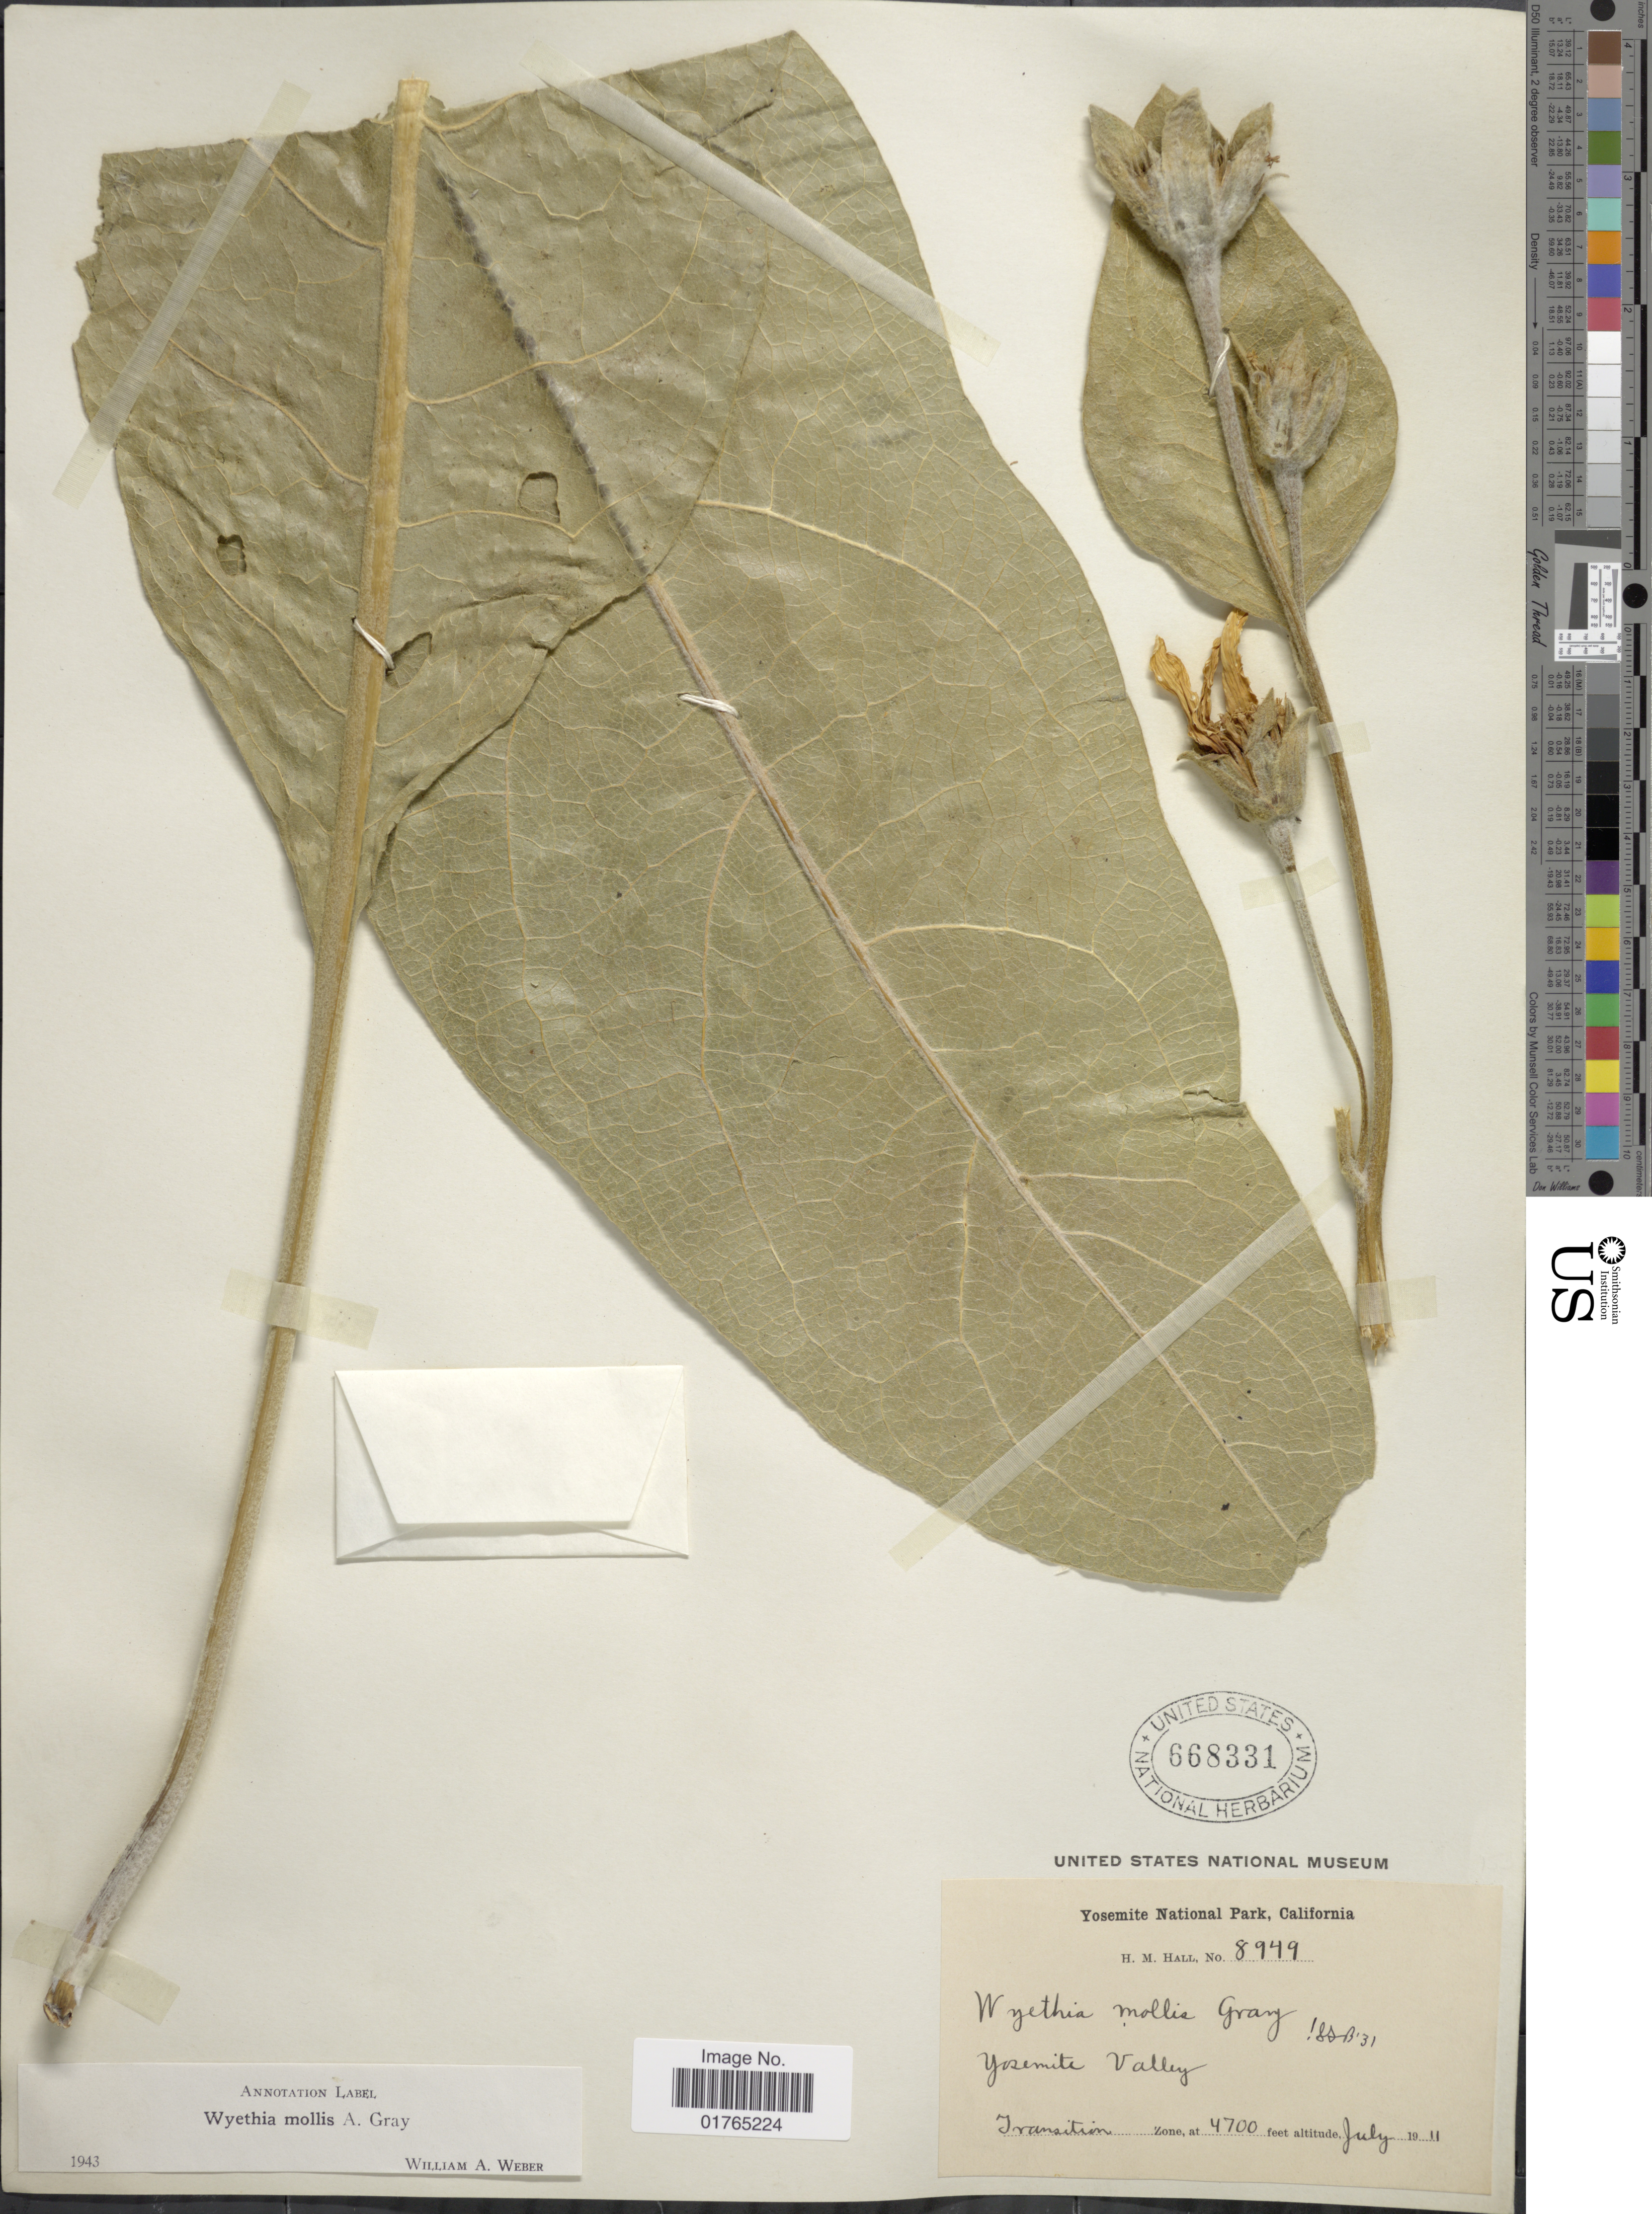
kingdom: Plantae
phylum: Tracheophyta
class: Magnoliopsida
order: Asterales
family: Asteraceae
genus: Wyethia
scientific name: Wyethia mollis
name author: A. Gray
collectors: H. M. Hall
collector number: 8949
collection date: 1911-07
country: United States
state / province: California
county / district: Mariposa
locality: Yosemite National Park, Yosemite Valley, Transition Zone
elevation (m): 1433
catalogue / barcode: US 668331